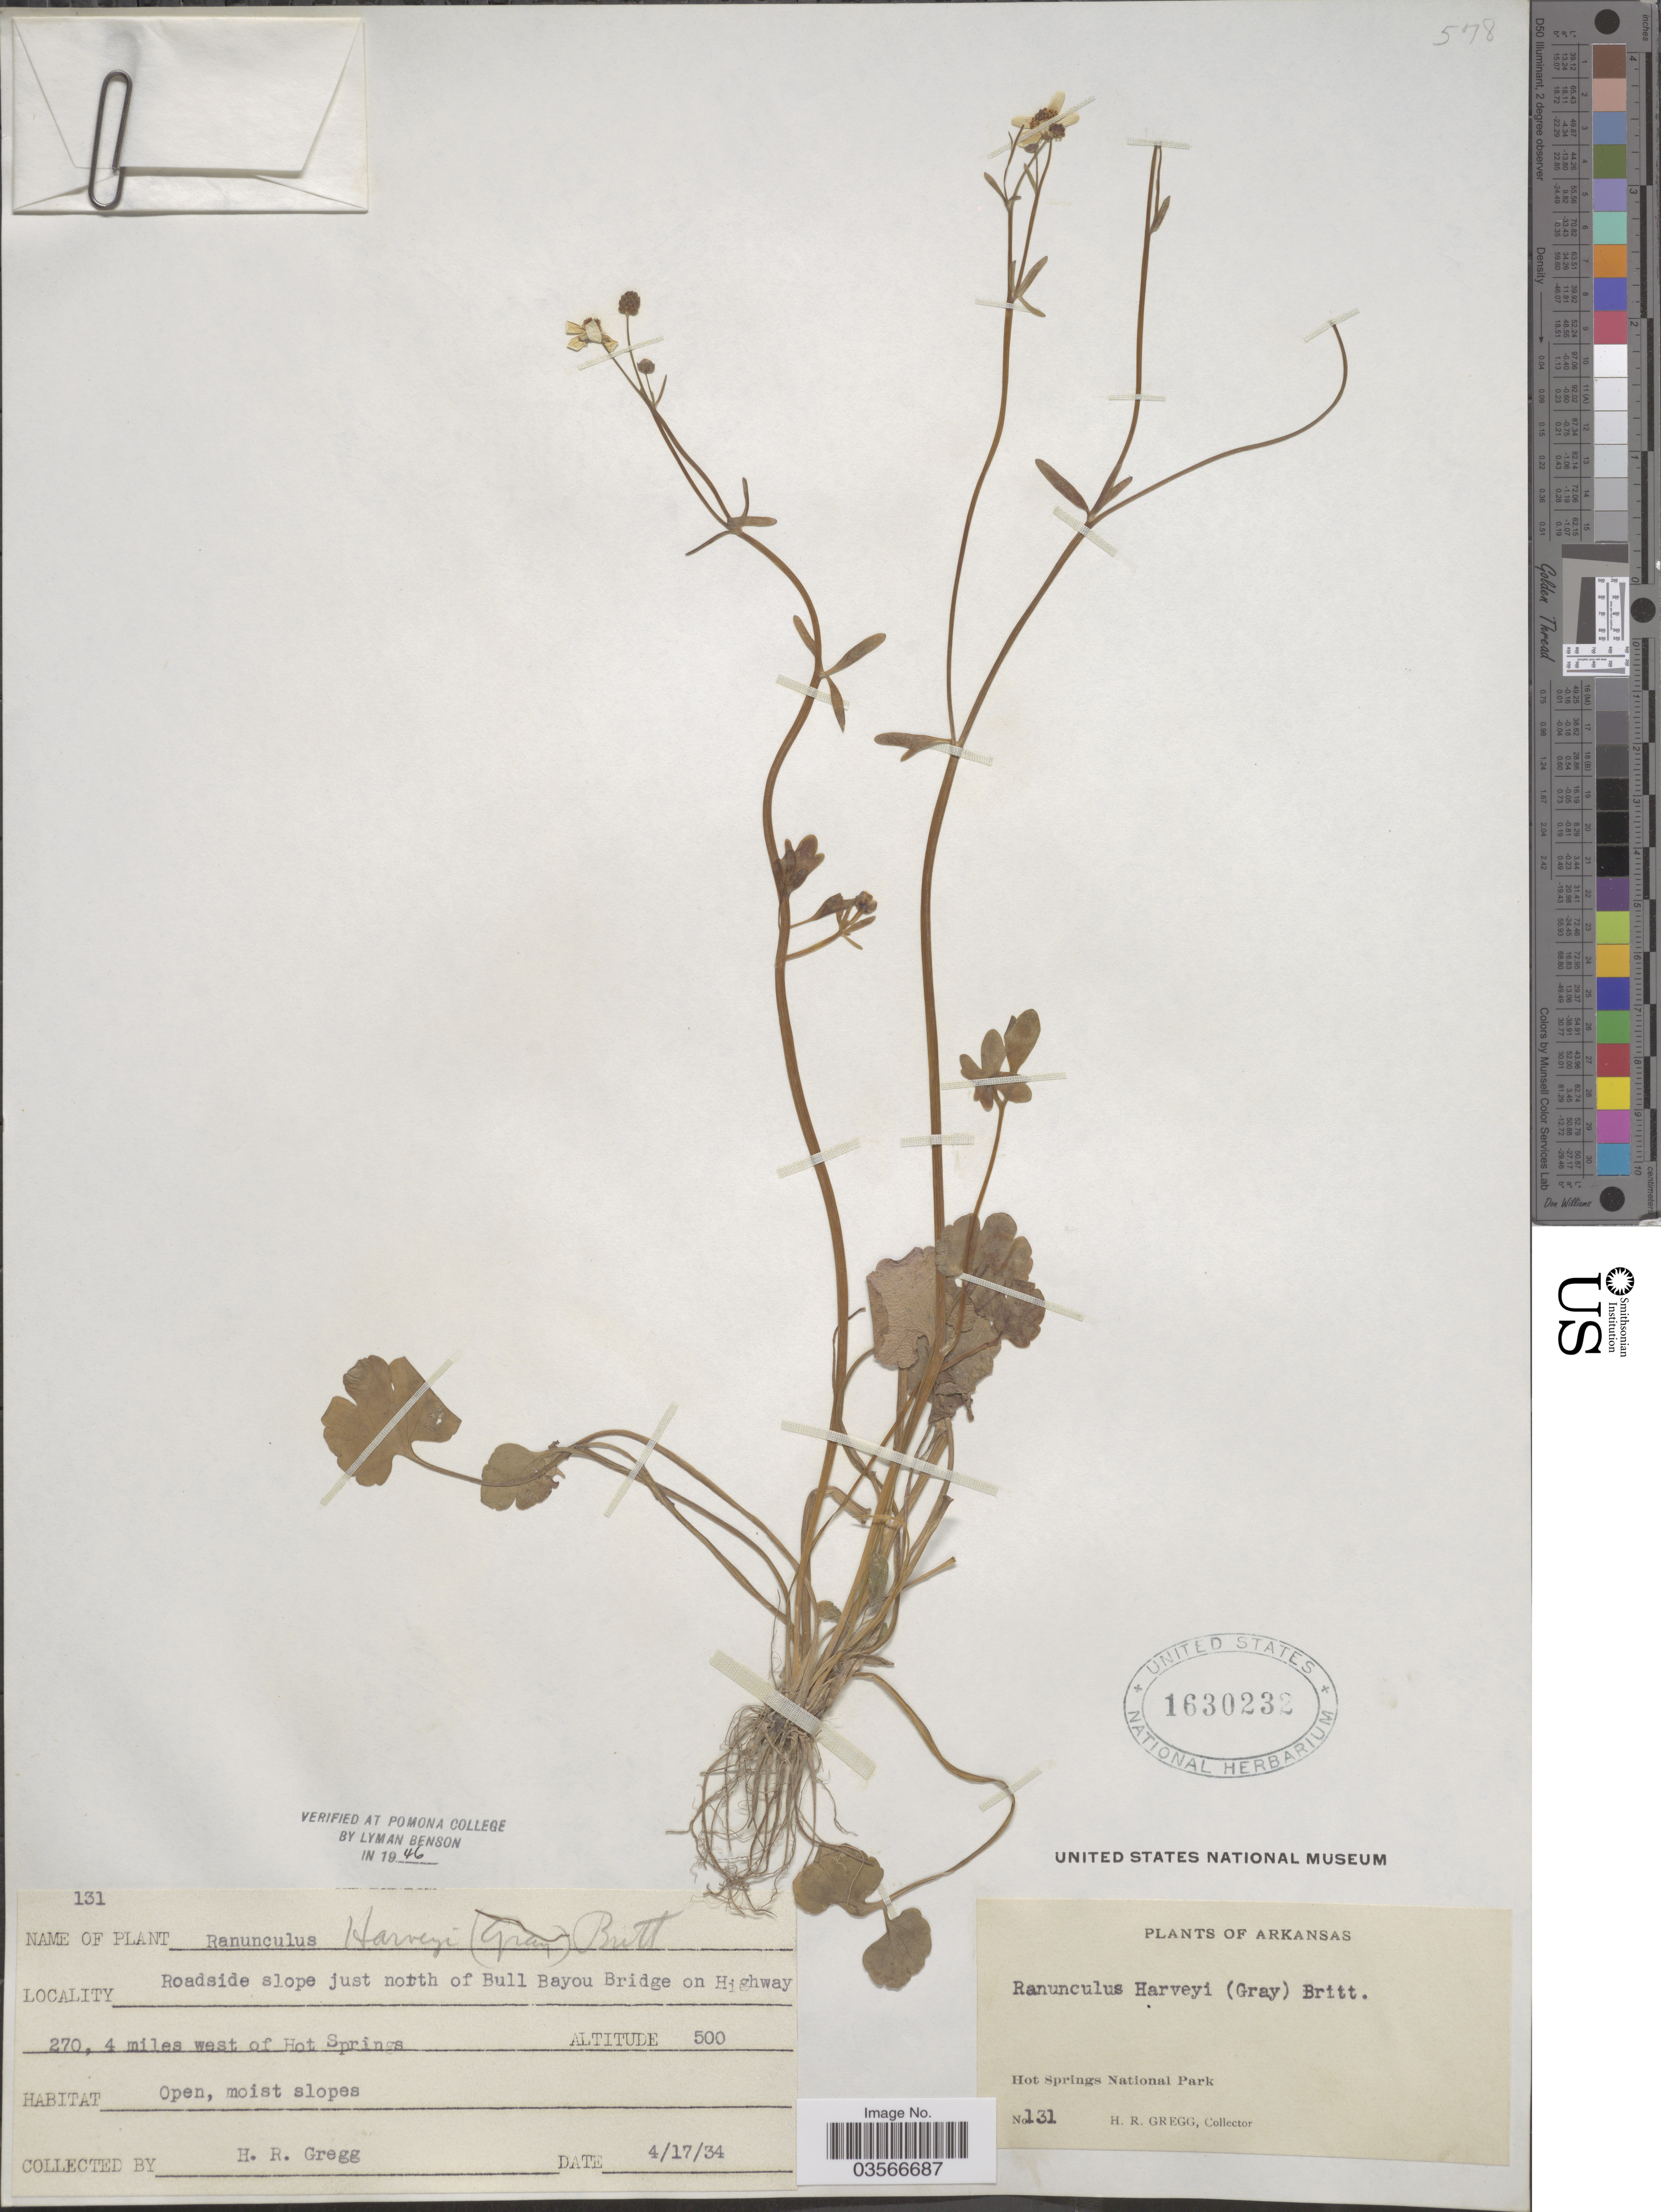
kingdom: Plantae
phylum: Tracheophyta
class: Magnoliopsida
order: Ranunculales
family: Ranunculaceae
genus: Ranunculus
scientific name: Ranunculus harveyi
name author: (A. Gray) Britton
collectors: H. Gregg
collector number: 131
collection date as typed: Transcribed d/m/y: 17/4/34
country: United States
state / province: Arkansas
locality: Roadside slope just north of Bull Bayou Bridge on Highway 270, 4 miles west of Hot Springs. Hot Springs National Park.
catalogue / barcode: US 1630232